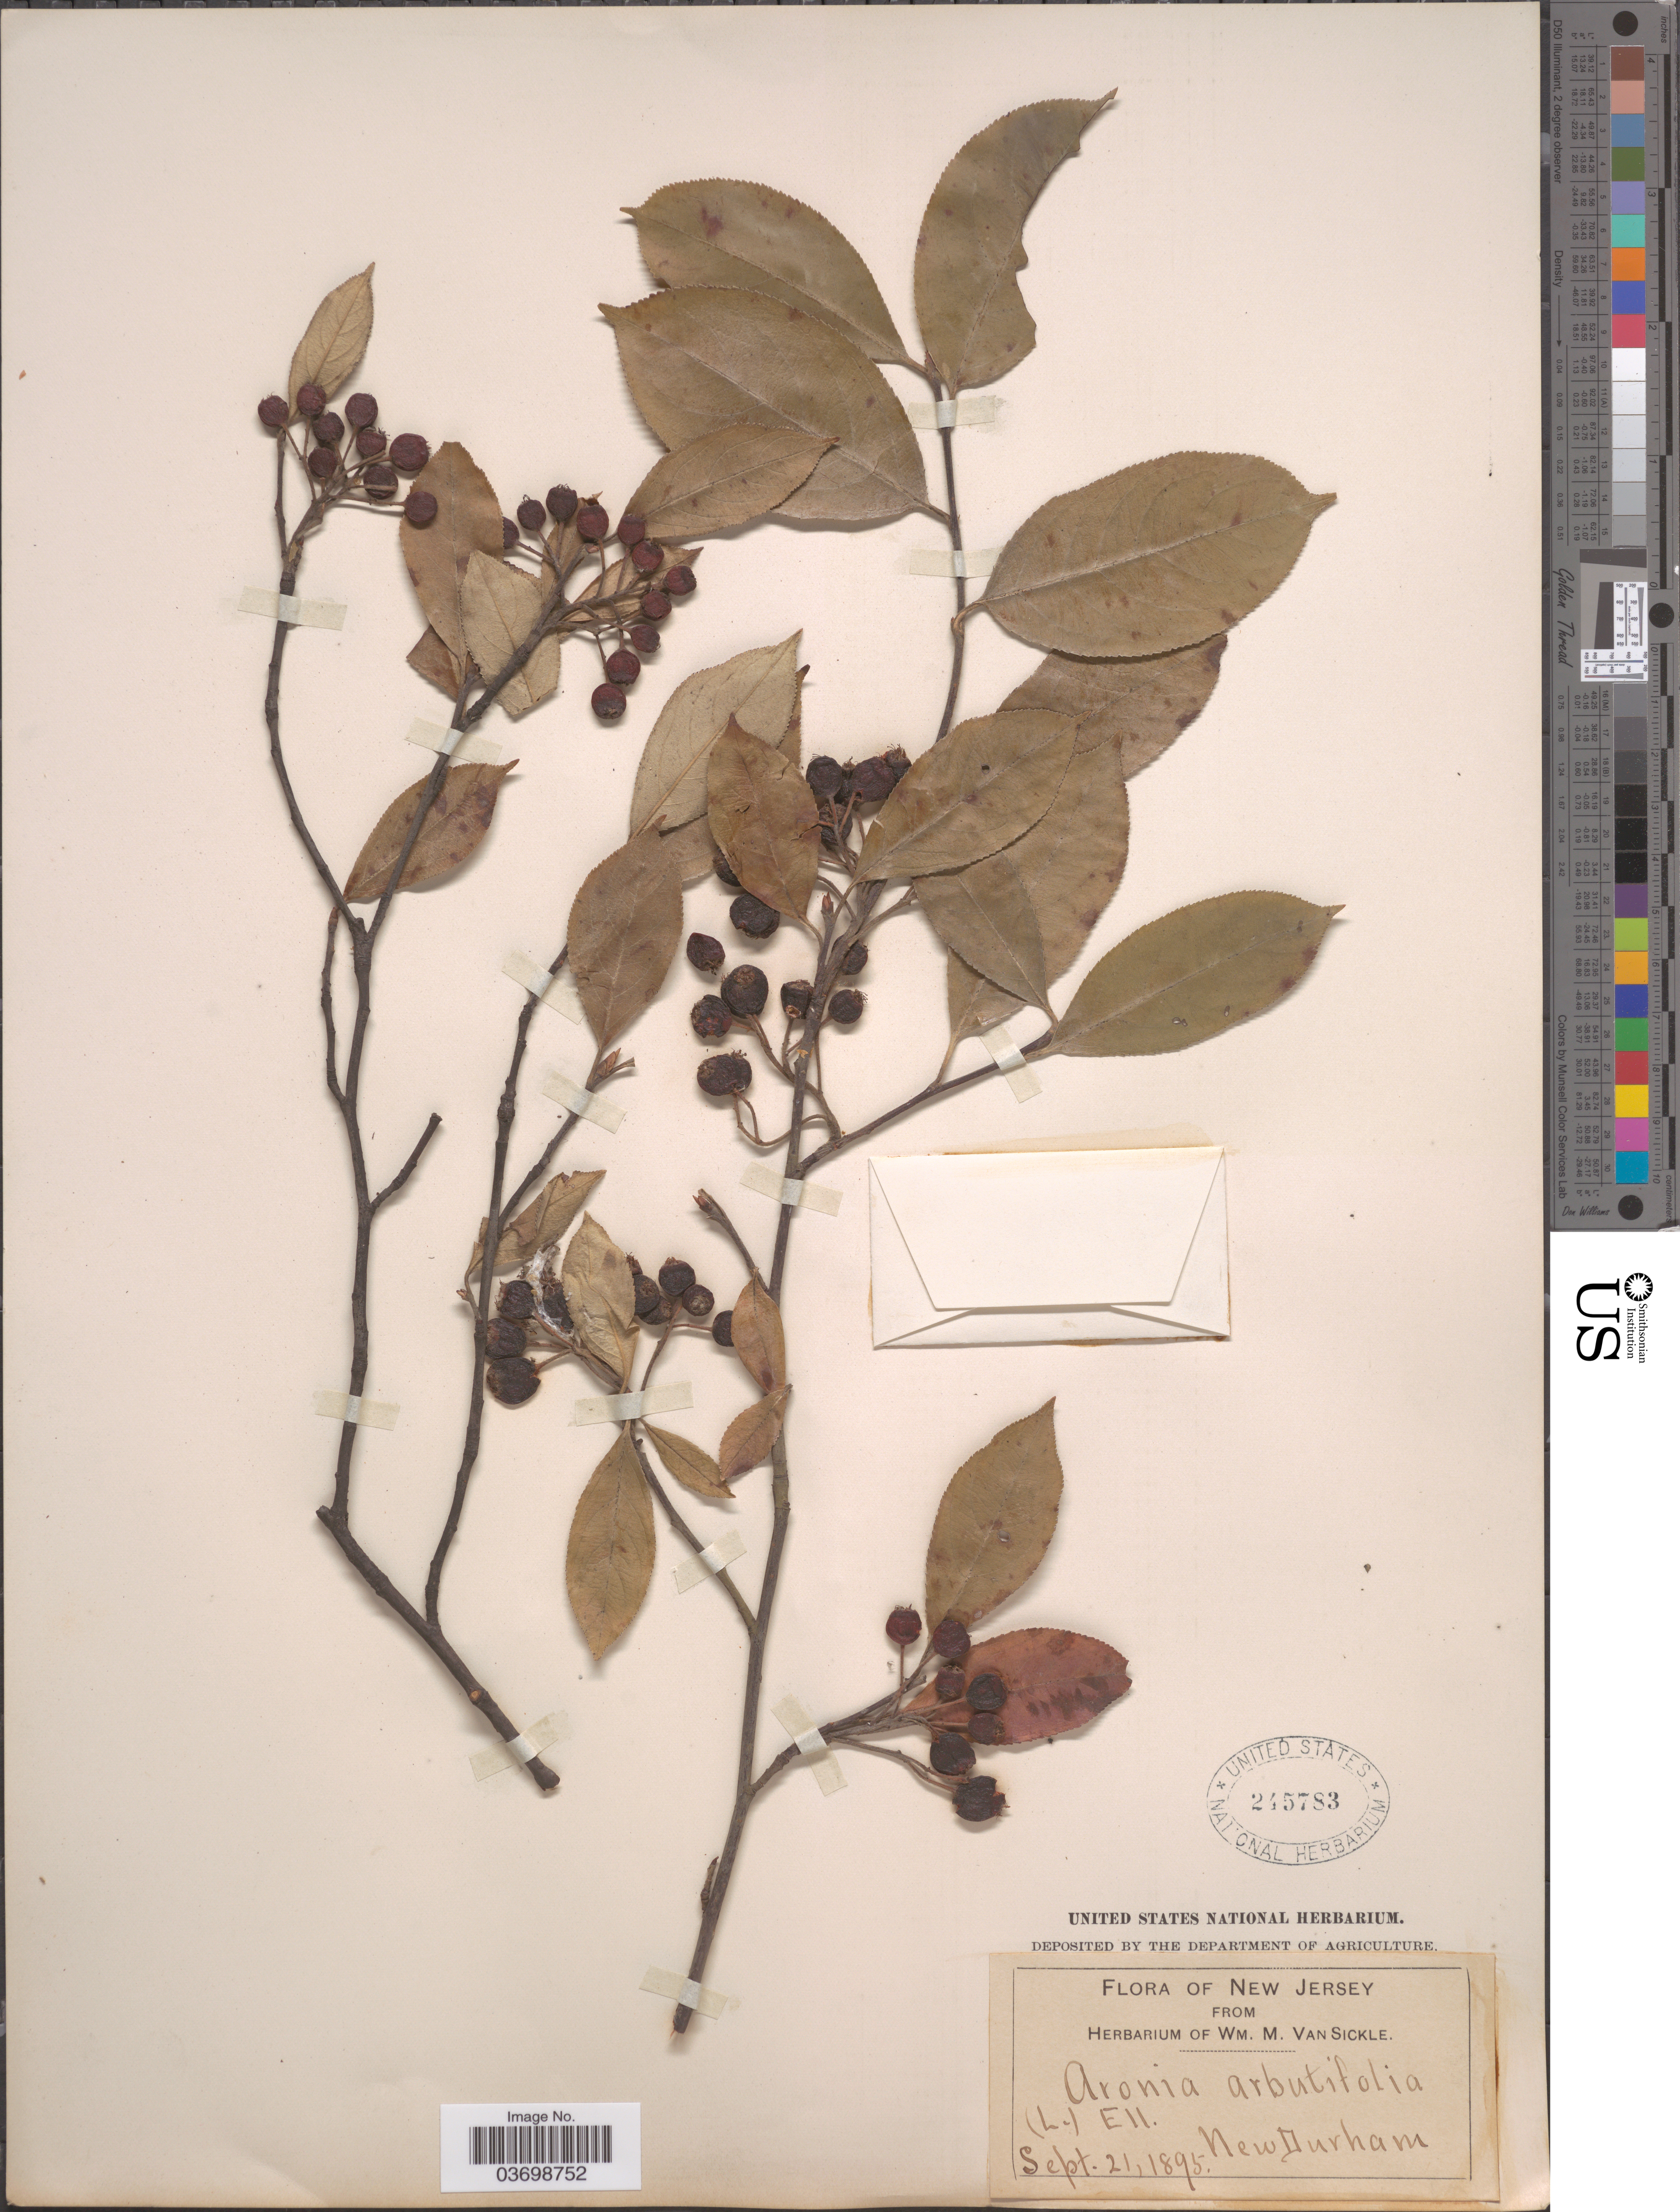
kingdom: Plantae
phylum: Tracheophyta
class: Magnoliopsida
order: Rosales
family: Rosaceae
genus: Aronia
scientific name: Aronia arbutifolia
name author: (L.) Pers.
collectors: ex herb. Wm. M. Van Sickle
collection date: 1895-09-21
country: United States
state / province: New Jersey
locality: New Durham.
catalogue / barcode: US 245783